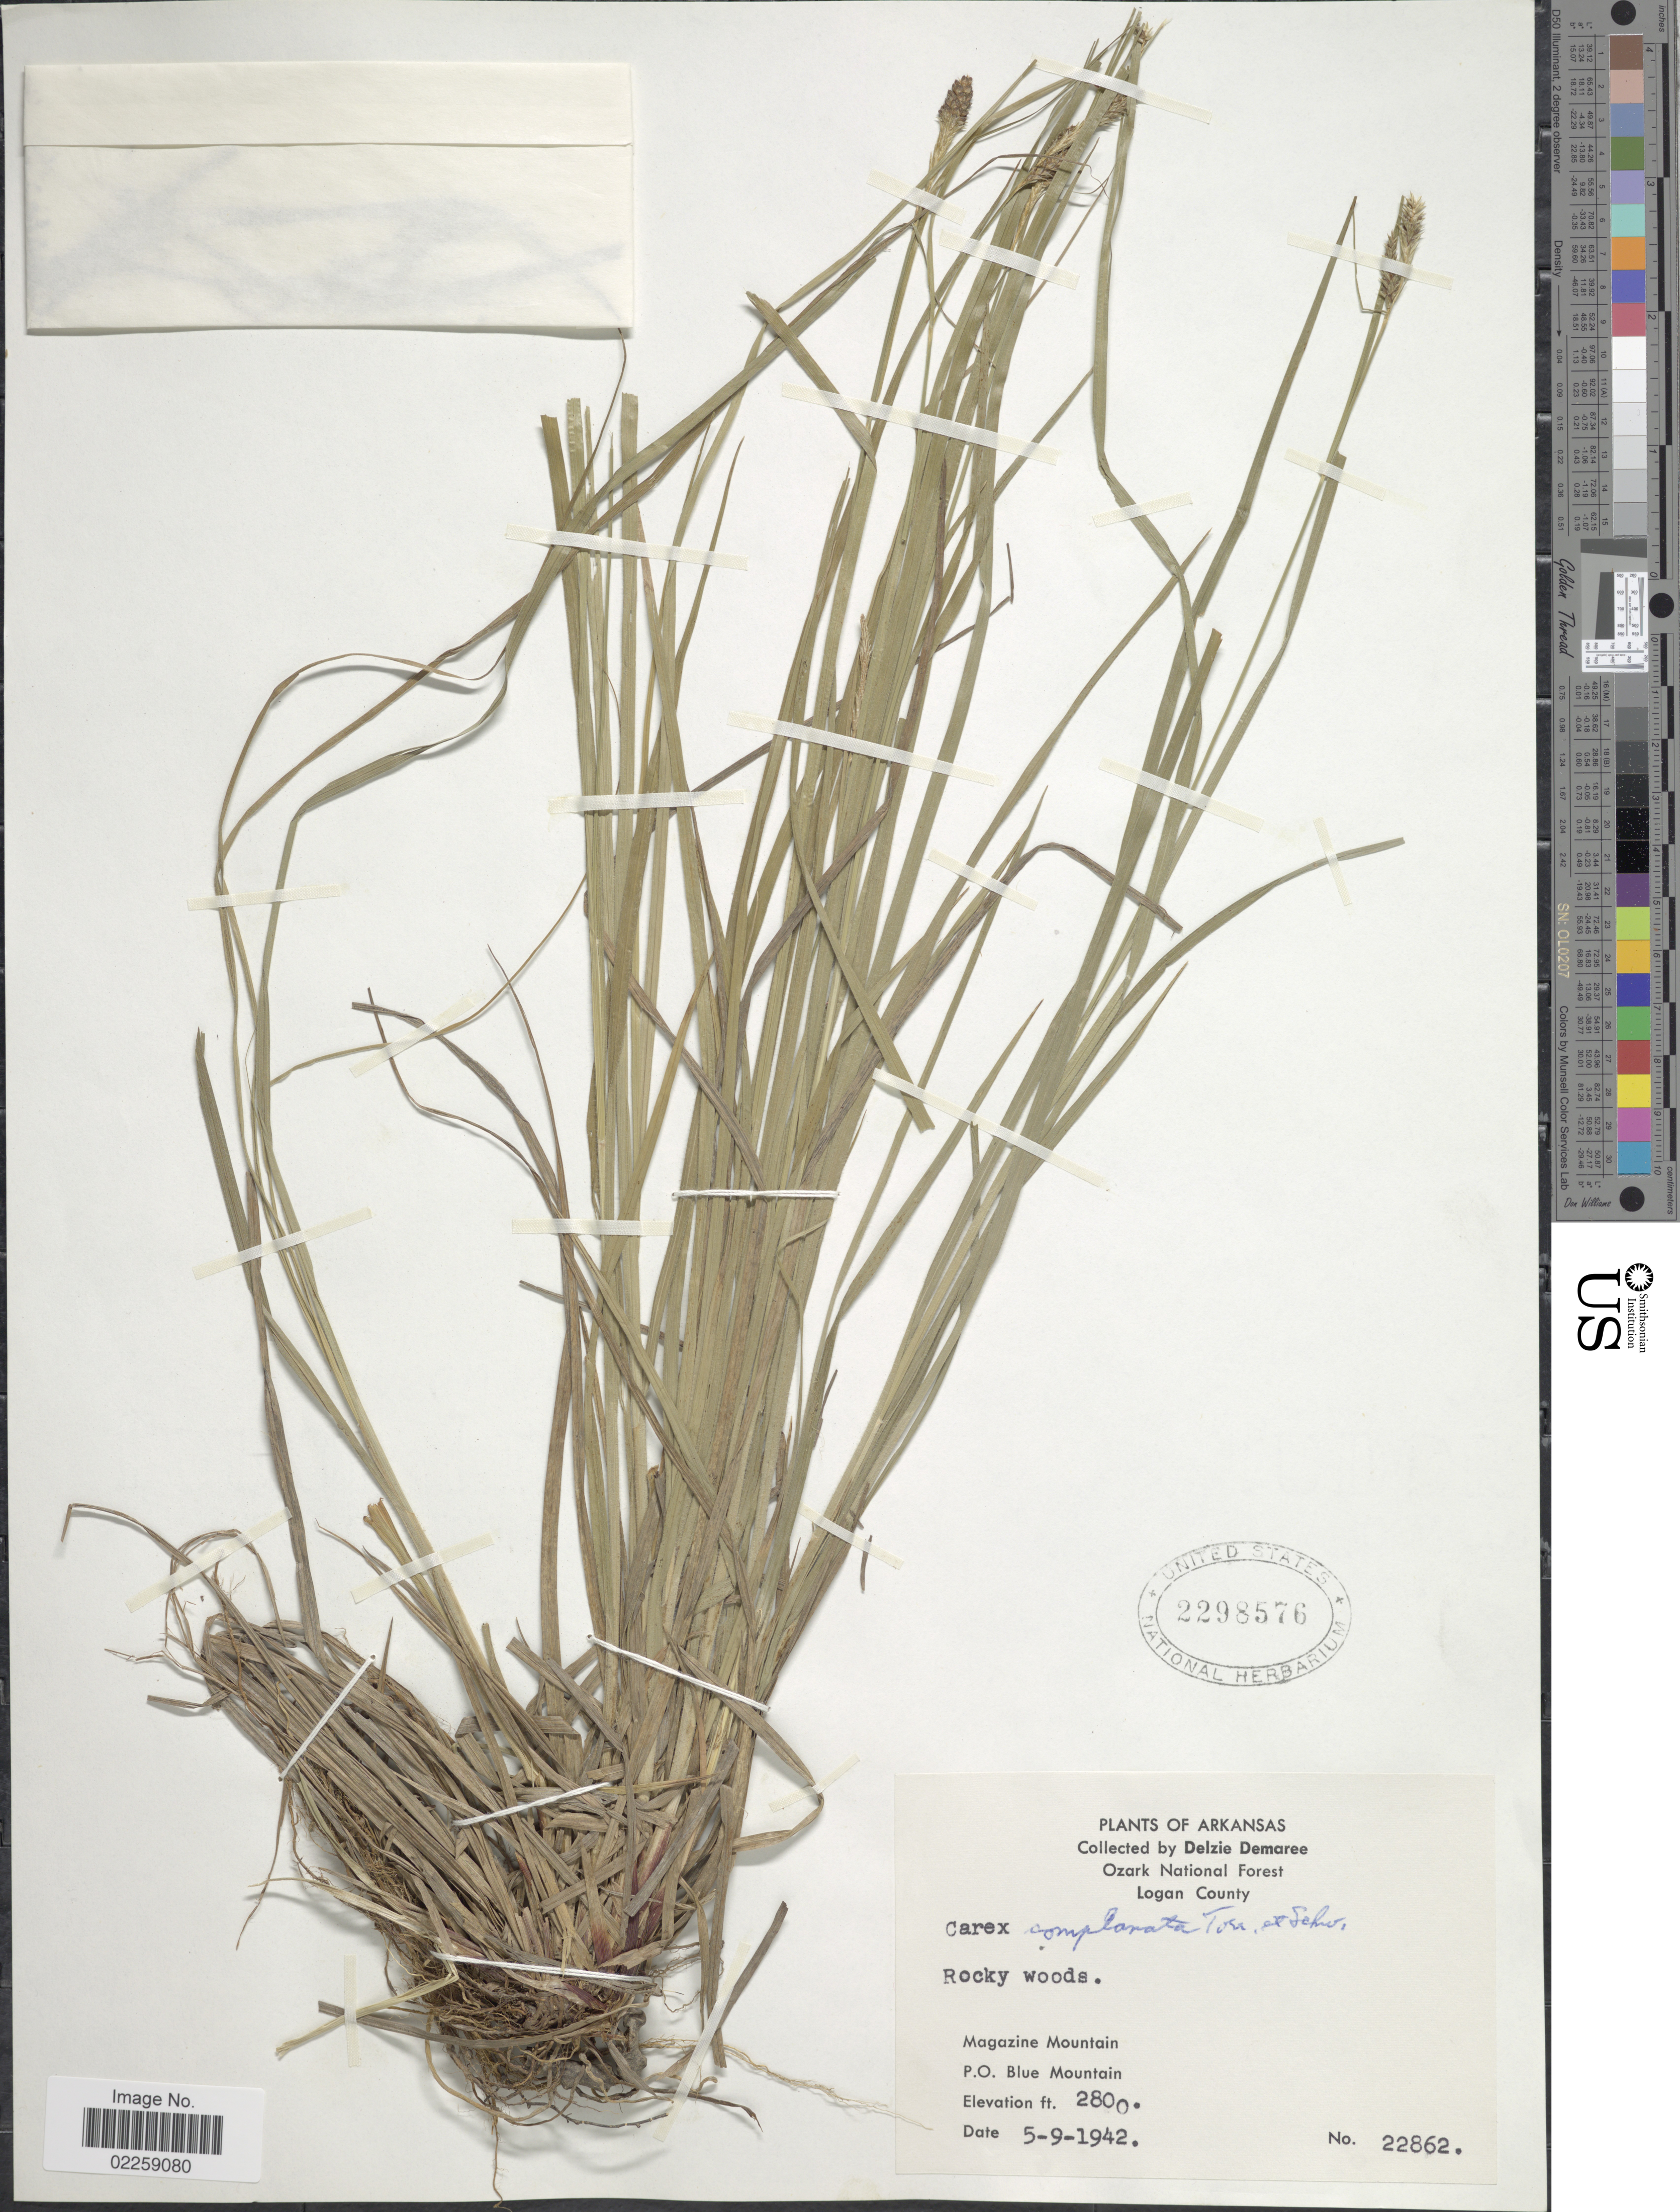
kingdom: Plantae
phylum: Tracheophyta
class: Liliopsida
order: Poales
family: Cyperaceae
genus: Carex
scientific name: Carex complanata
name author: Torr. & Hook.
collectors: D. Demaree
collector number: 22862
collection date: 1942-09-05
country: United States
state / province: Arkansas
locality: Ozark National Forest, Logan County, Magazine Mountain, P. O. Blue Mountain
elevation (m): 853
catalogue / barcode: US 2298576